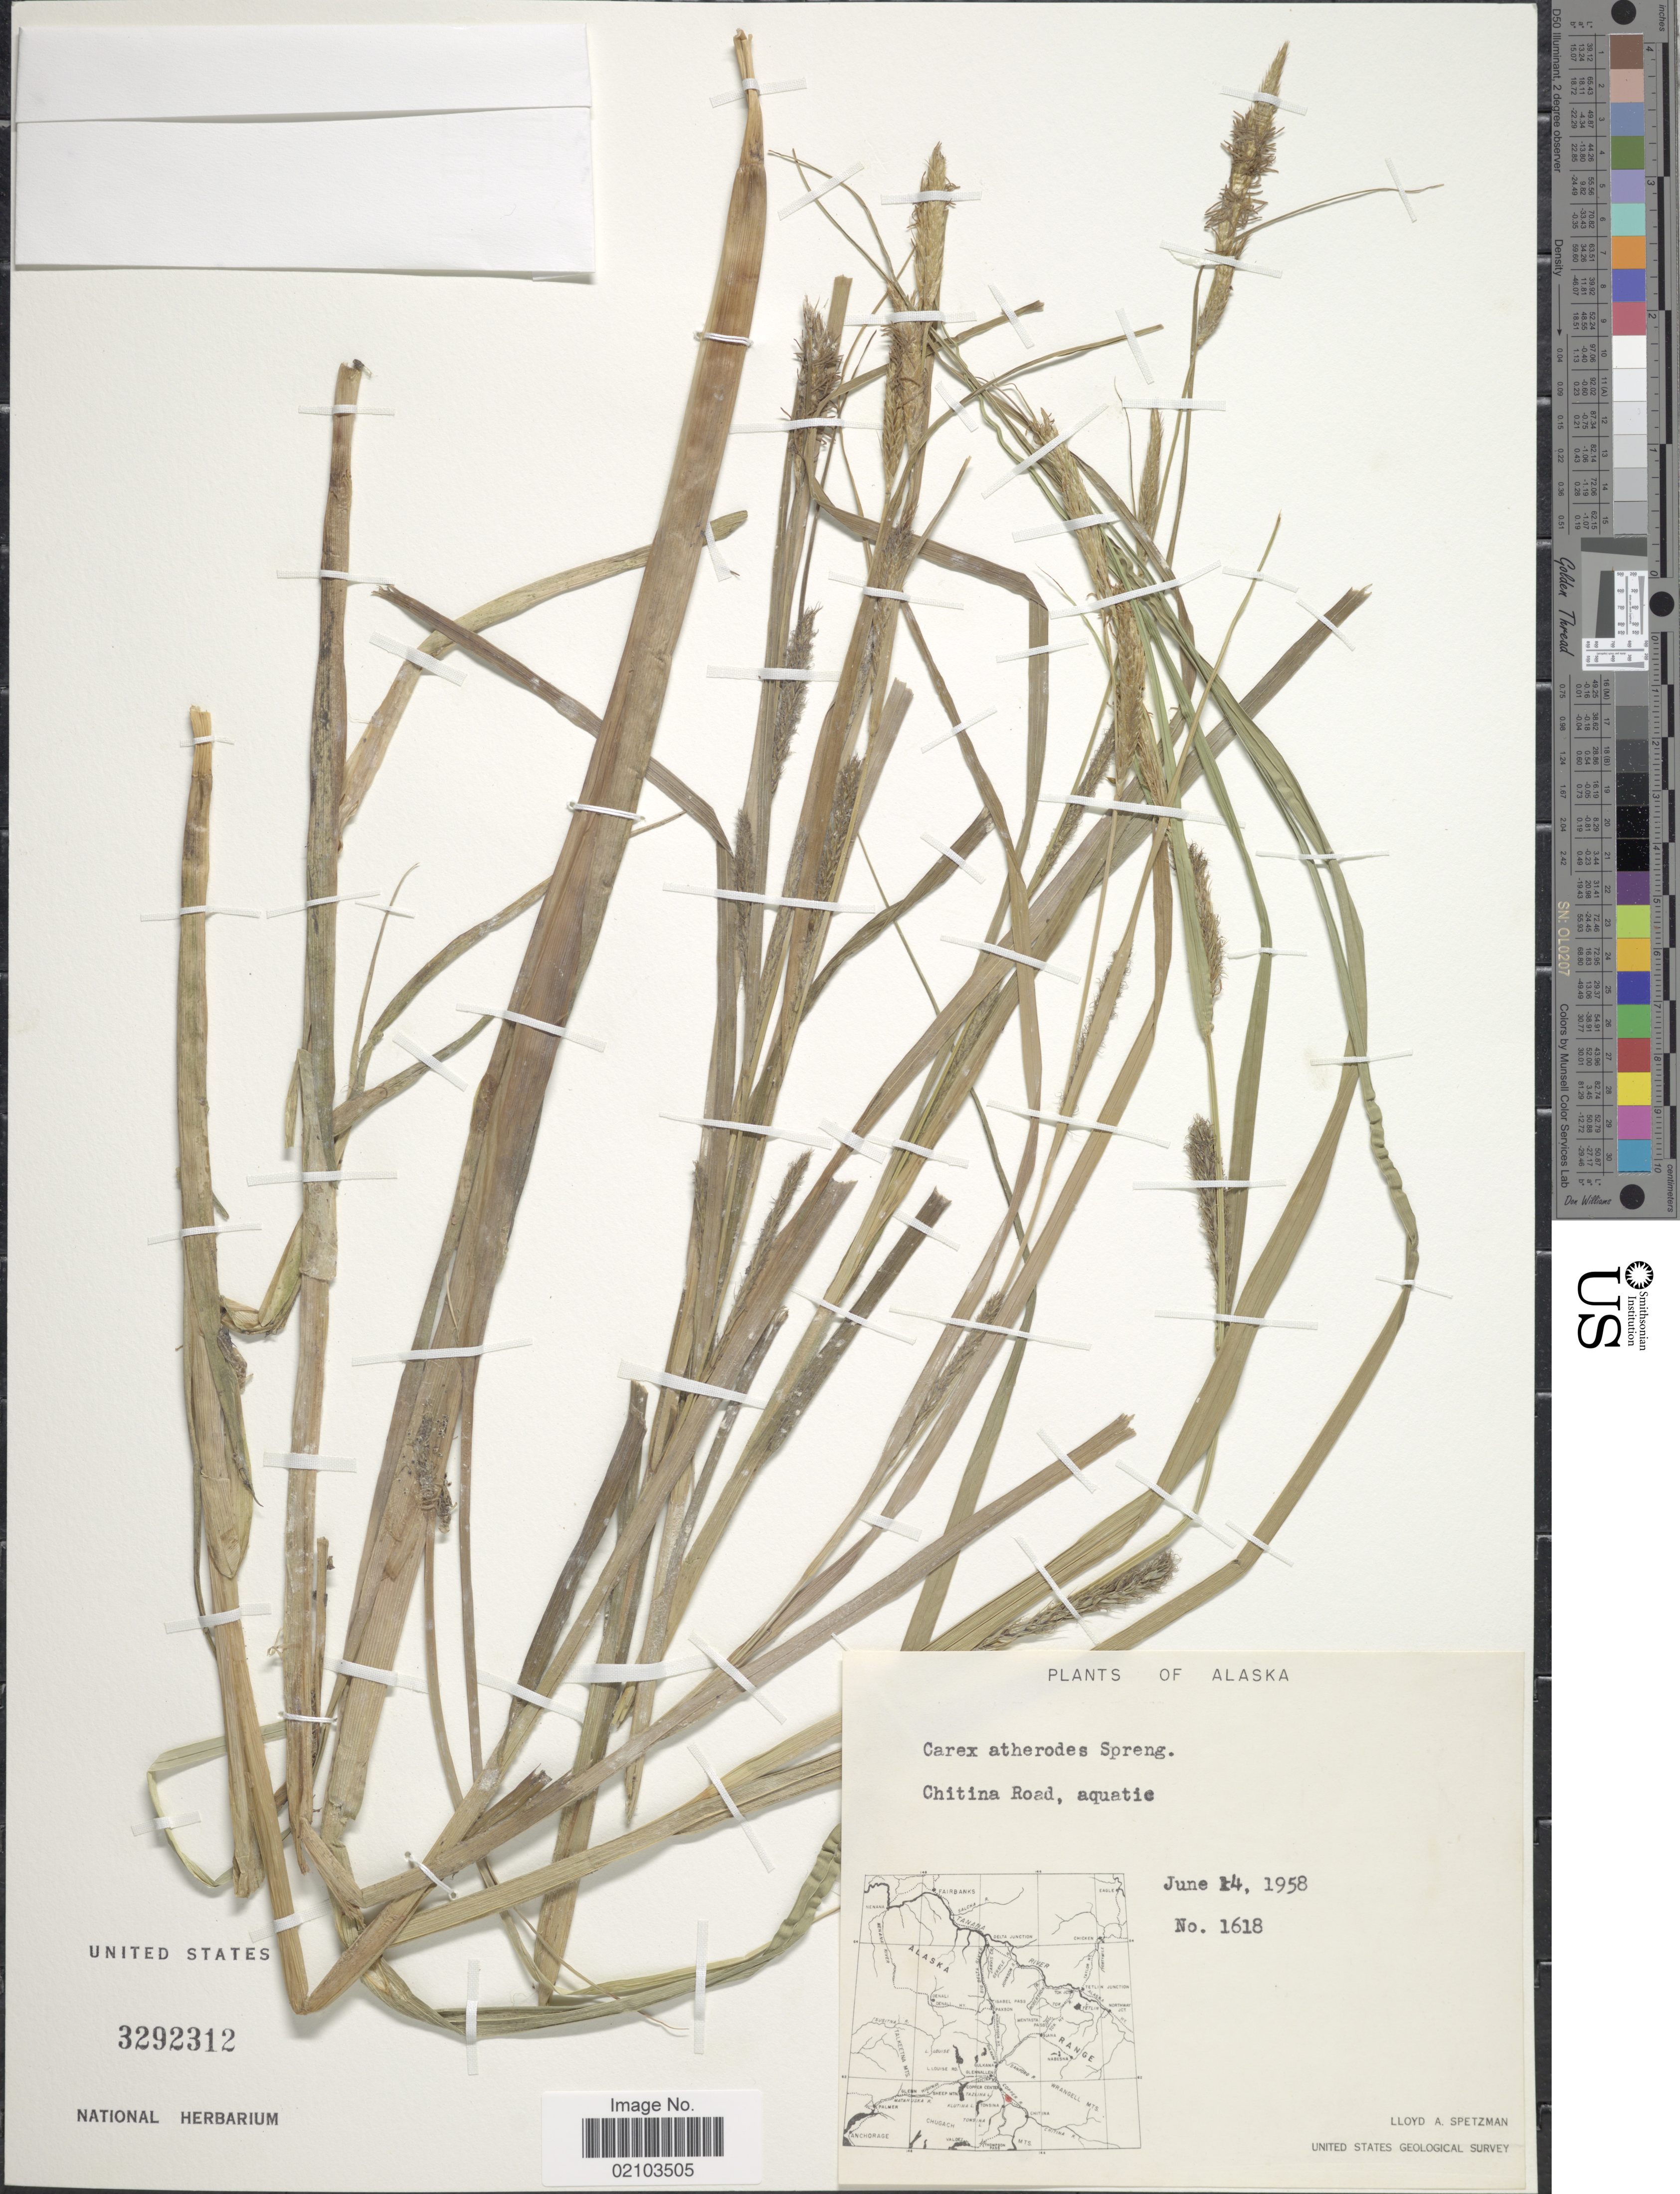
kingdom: Plantae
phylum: Tracheophyta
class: Liliopsida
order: Poales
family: Cyperaceae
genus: Carex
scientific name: Carex atherodes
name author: Spreng.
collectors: L. Spetzman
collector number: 1618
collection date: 1958-06-14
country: United States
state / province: Alaska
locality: Chitina Road, aquatic.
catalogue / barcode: US 3292312